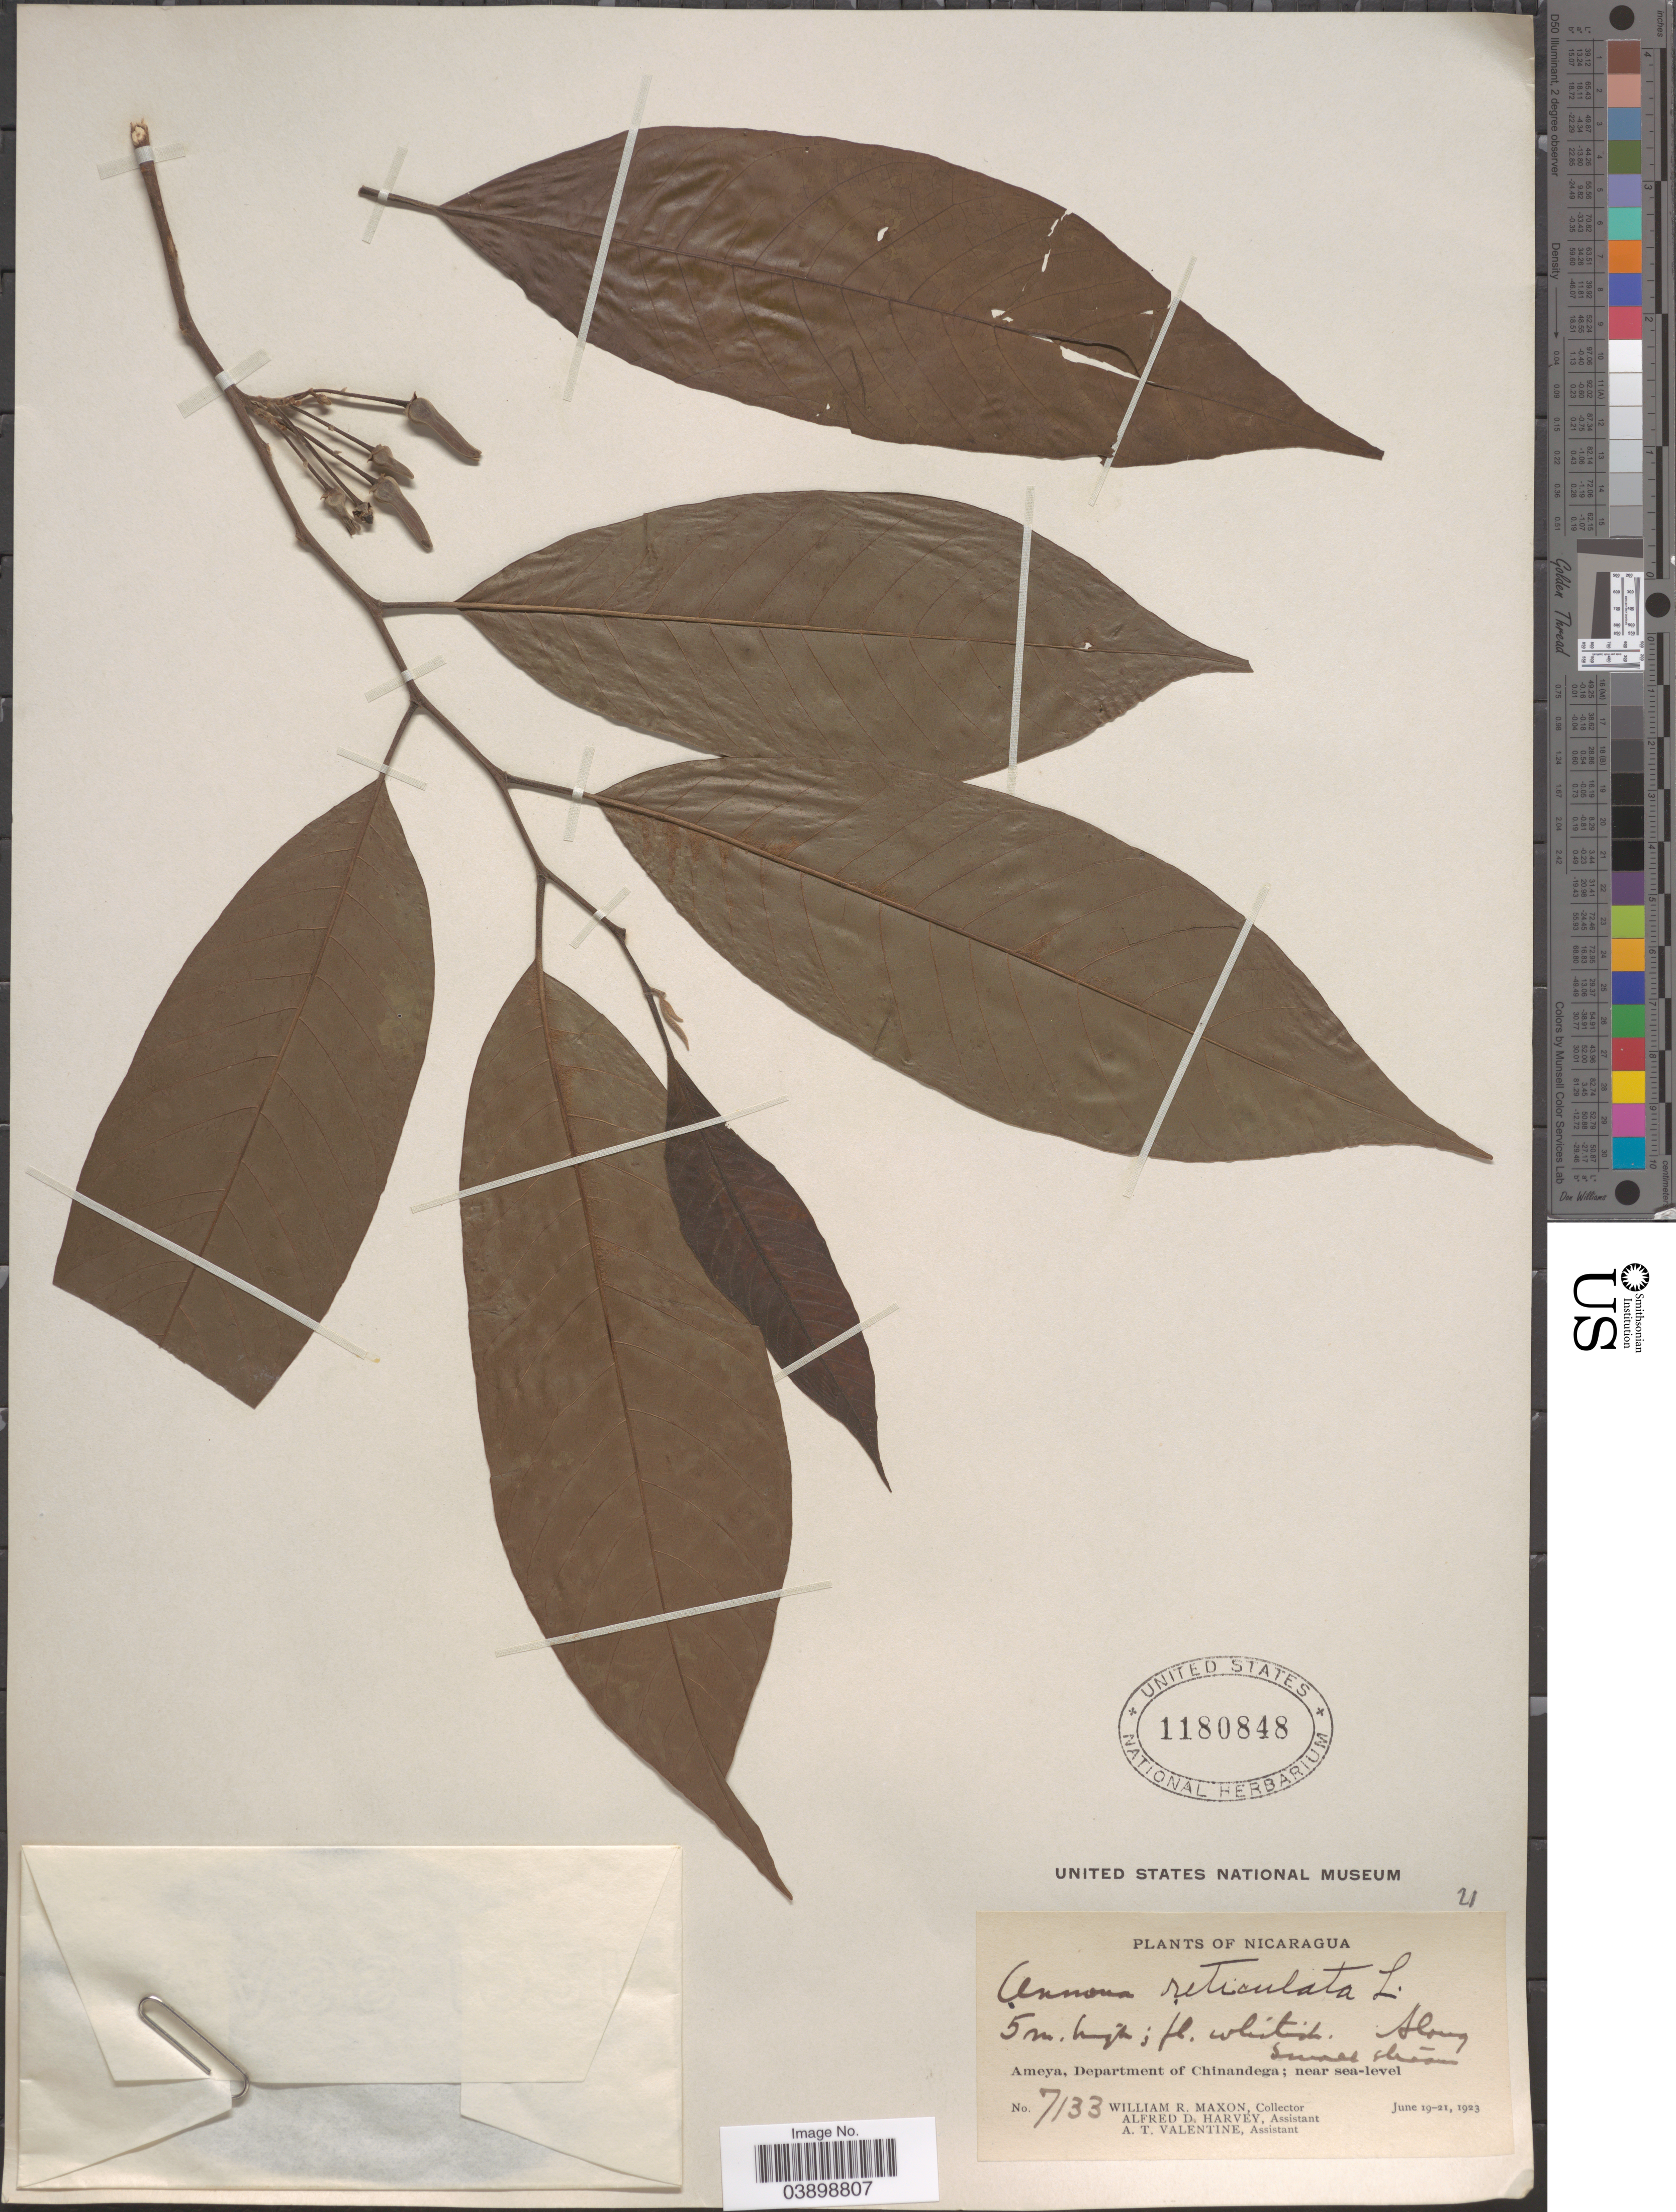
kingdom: Plantae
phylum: Tracheophyta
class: Magnoliopsida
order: Magnoliales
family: Annonaceae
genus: Annona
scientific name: Annona reticulata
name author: L.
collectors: W. R. Maxon, A. D. Harvey & A. Valentine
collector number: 7133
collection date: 1923-06-19/1923-06-21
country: Nicaragua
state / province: Chinandega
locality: Ameya, Department of Chinandega.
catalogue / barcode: US 1180848